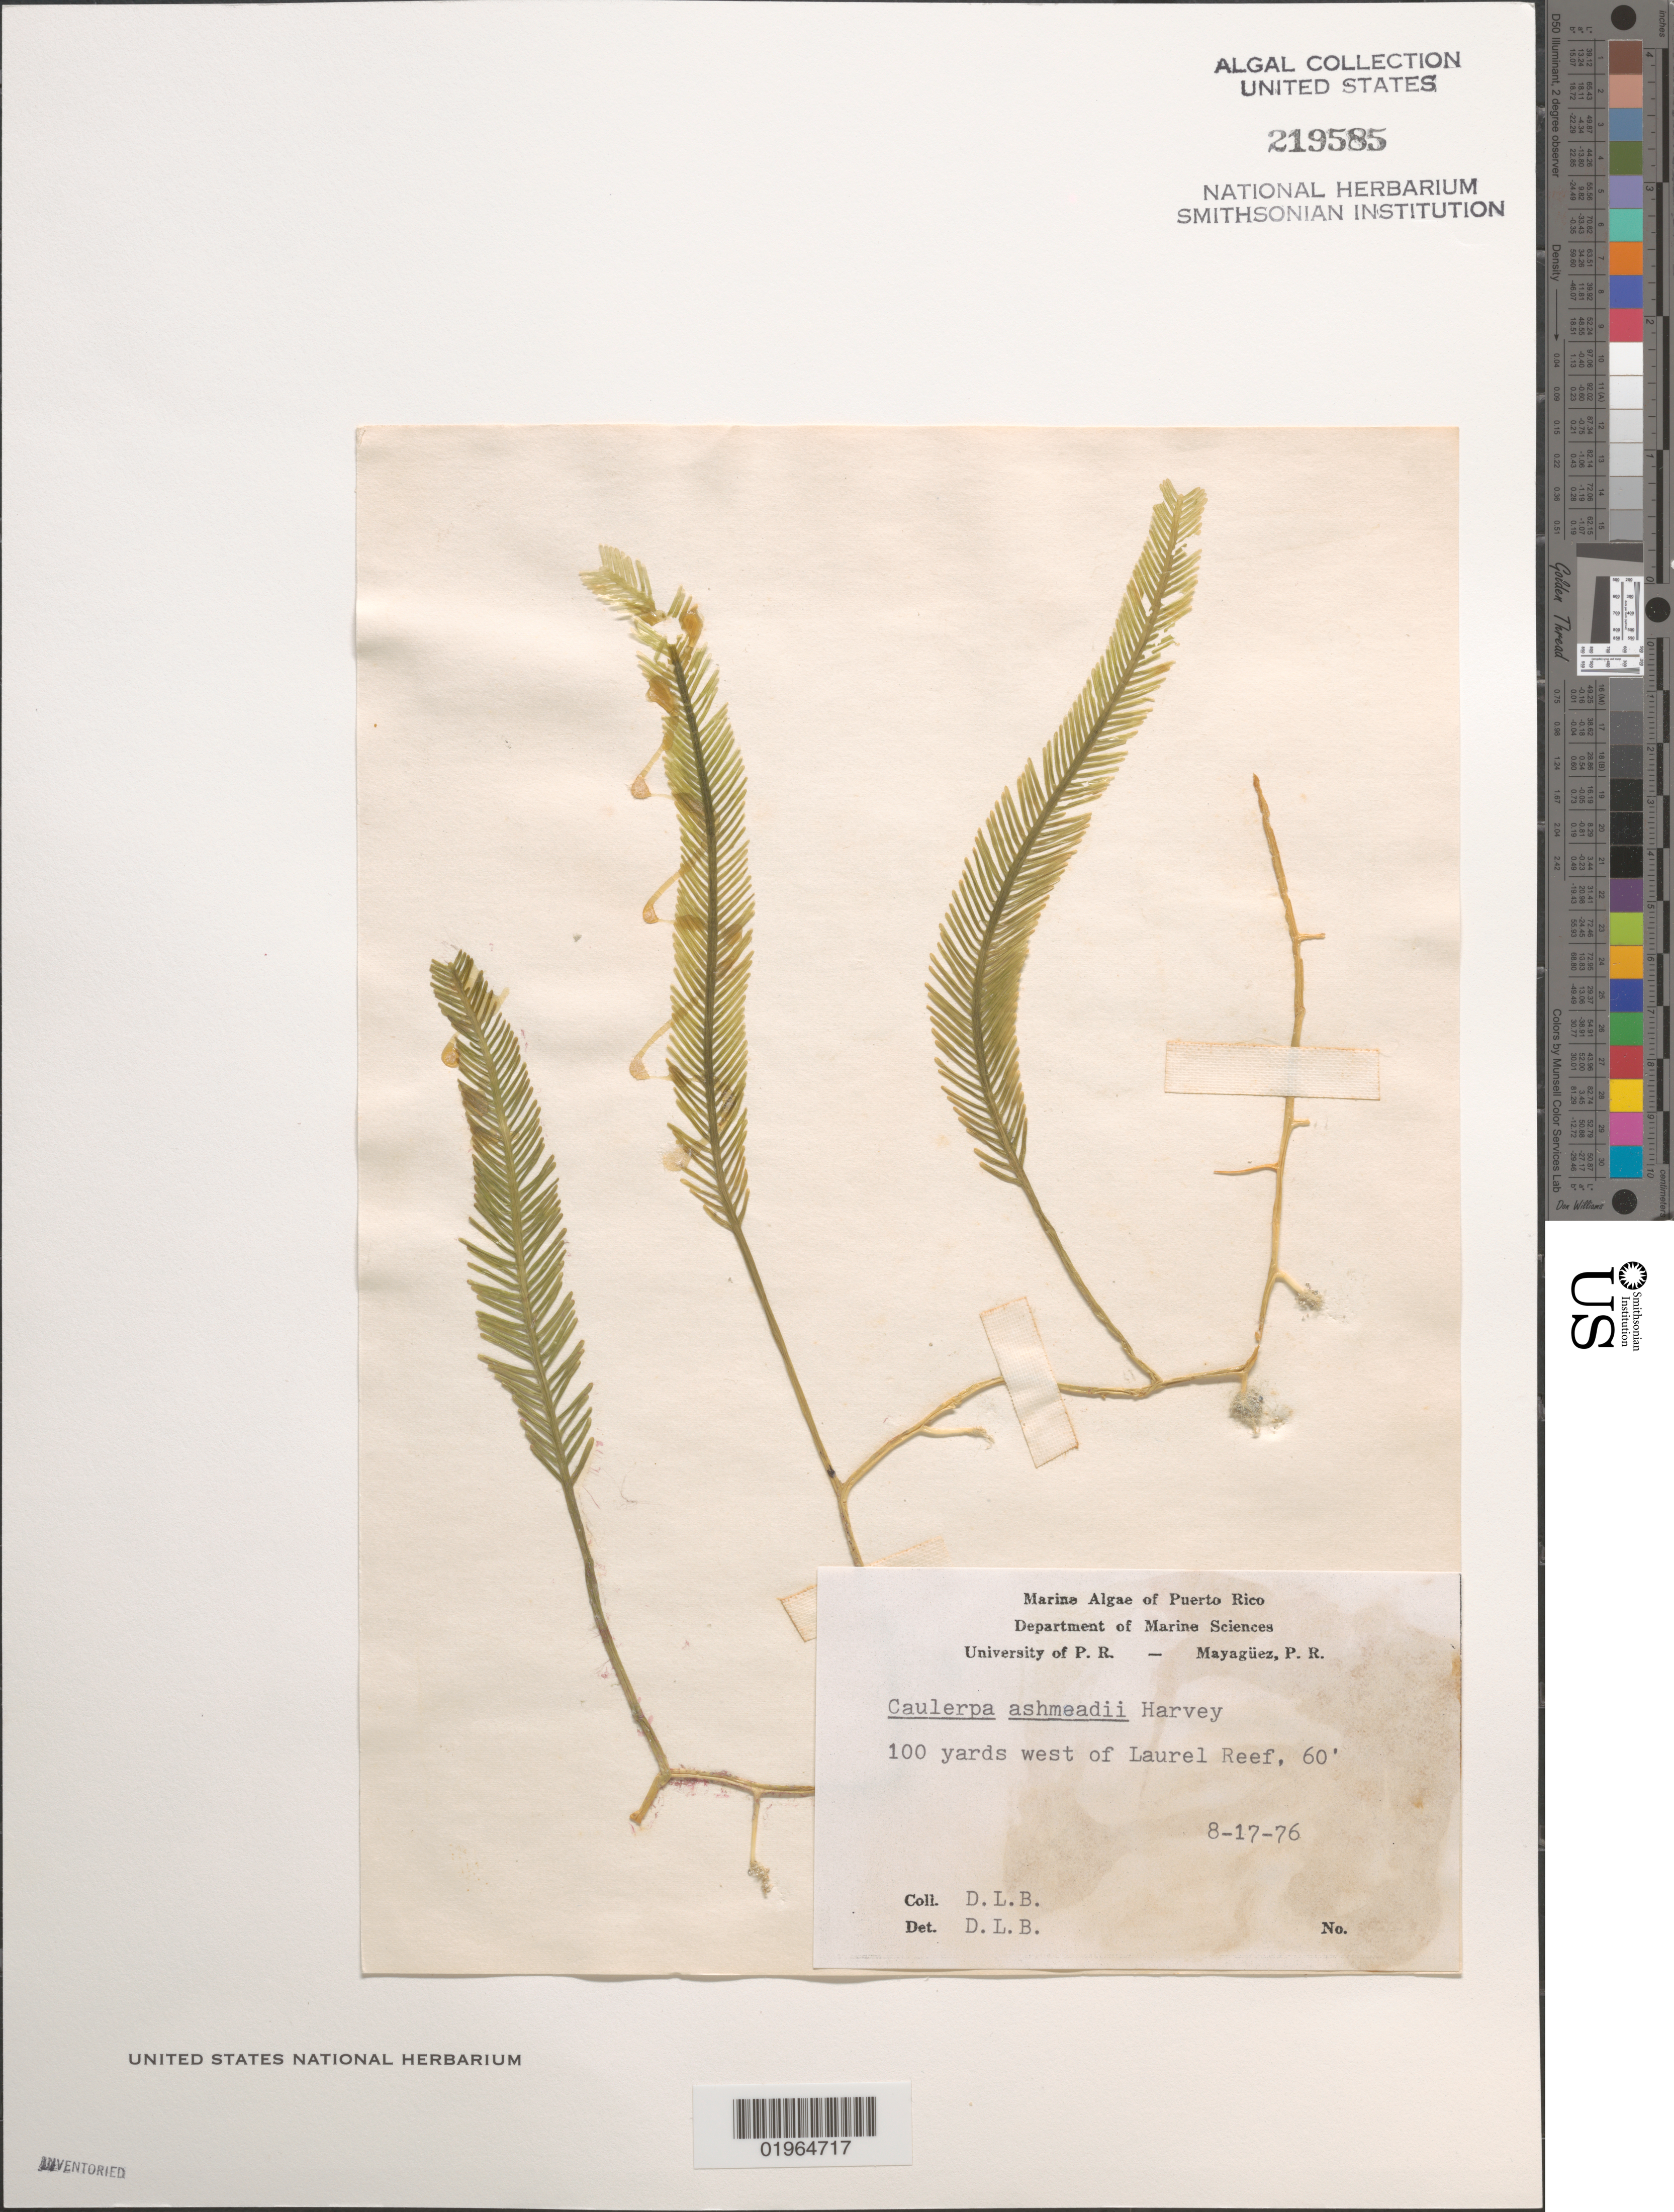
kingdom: Plantae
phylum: Chlorophyta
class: Ulvophyceae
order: Bryopsidales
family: Caulerpaceae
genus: Caulerpa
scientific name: Caulerpa ashmeadii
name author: Harv.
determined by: Ballantine, D. L.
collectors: D.L. Ballantine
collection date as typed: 17 Aug 1976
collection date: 1976-08-17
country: Puerto Rico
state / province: Lajas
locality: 100 yards west of Laurel Reef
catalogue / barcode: US 219585